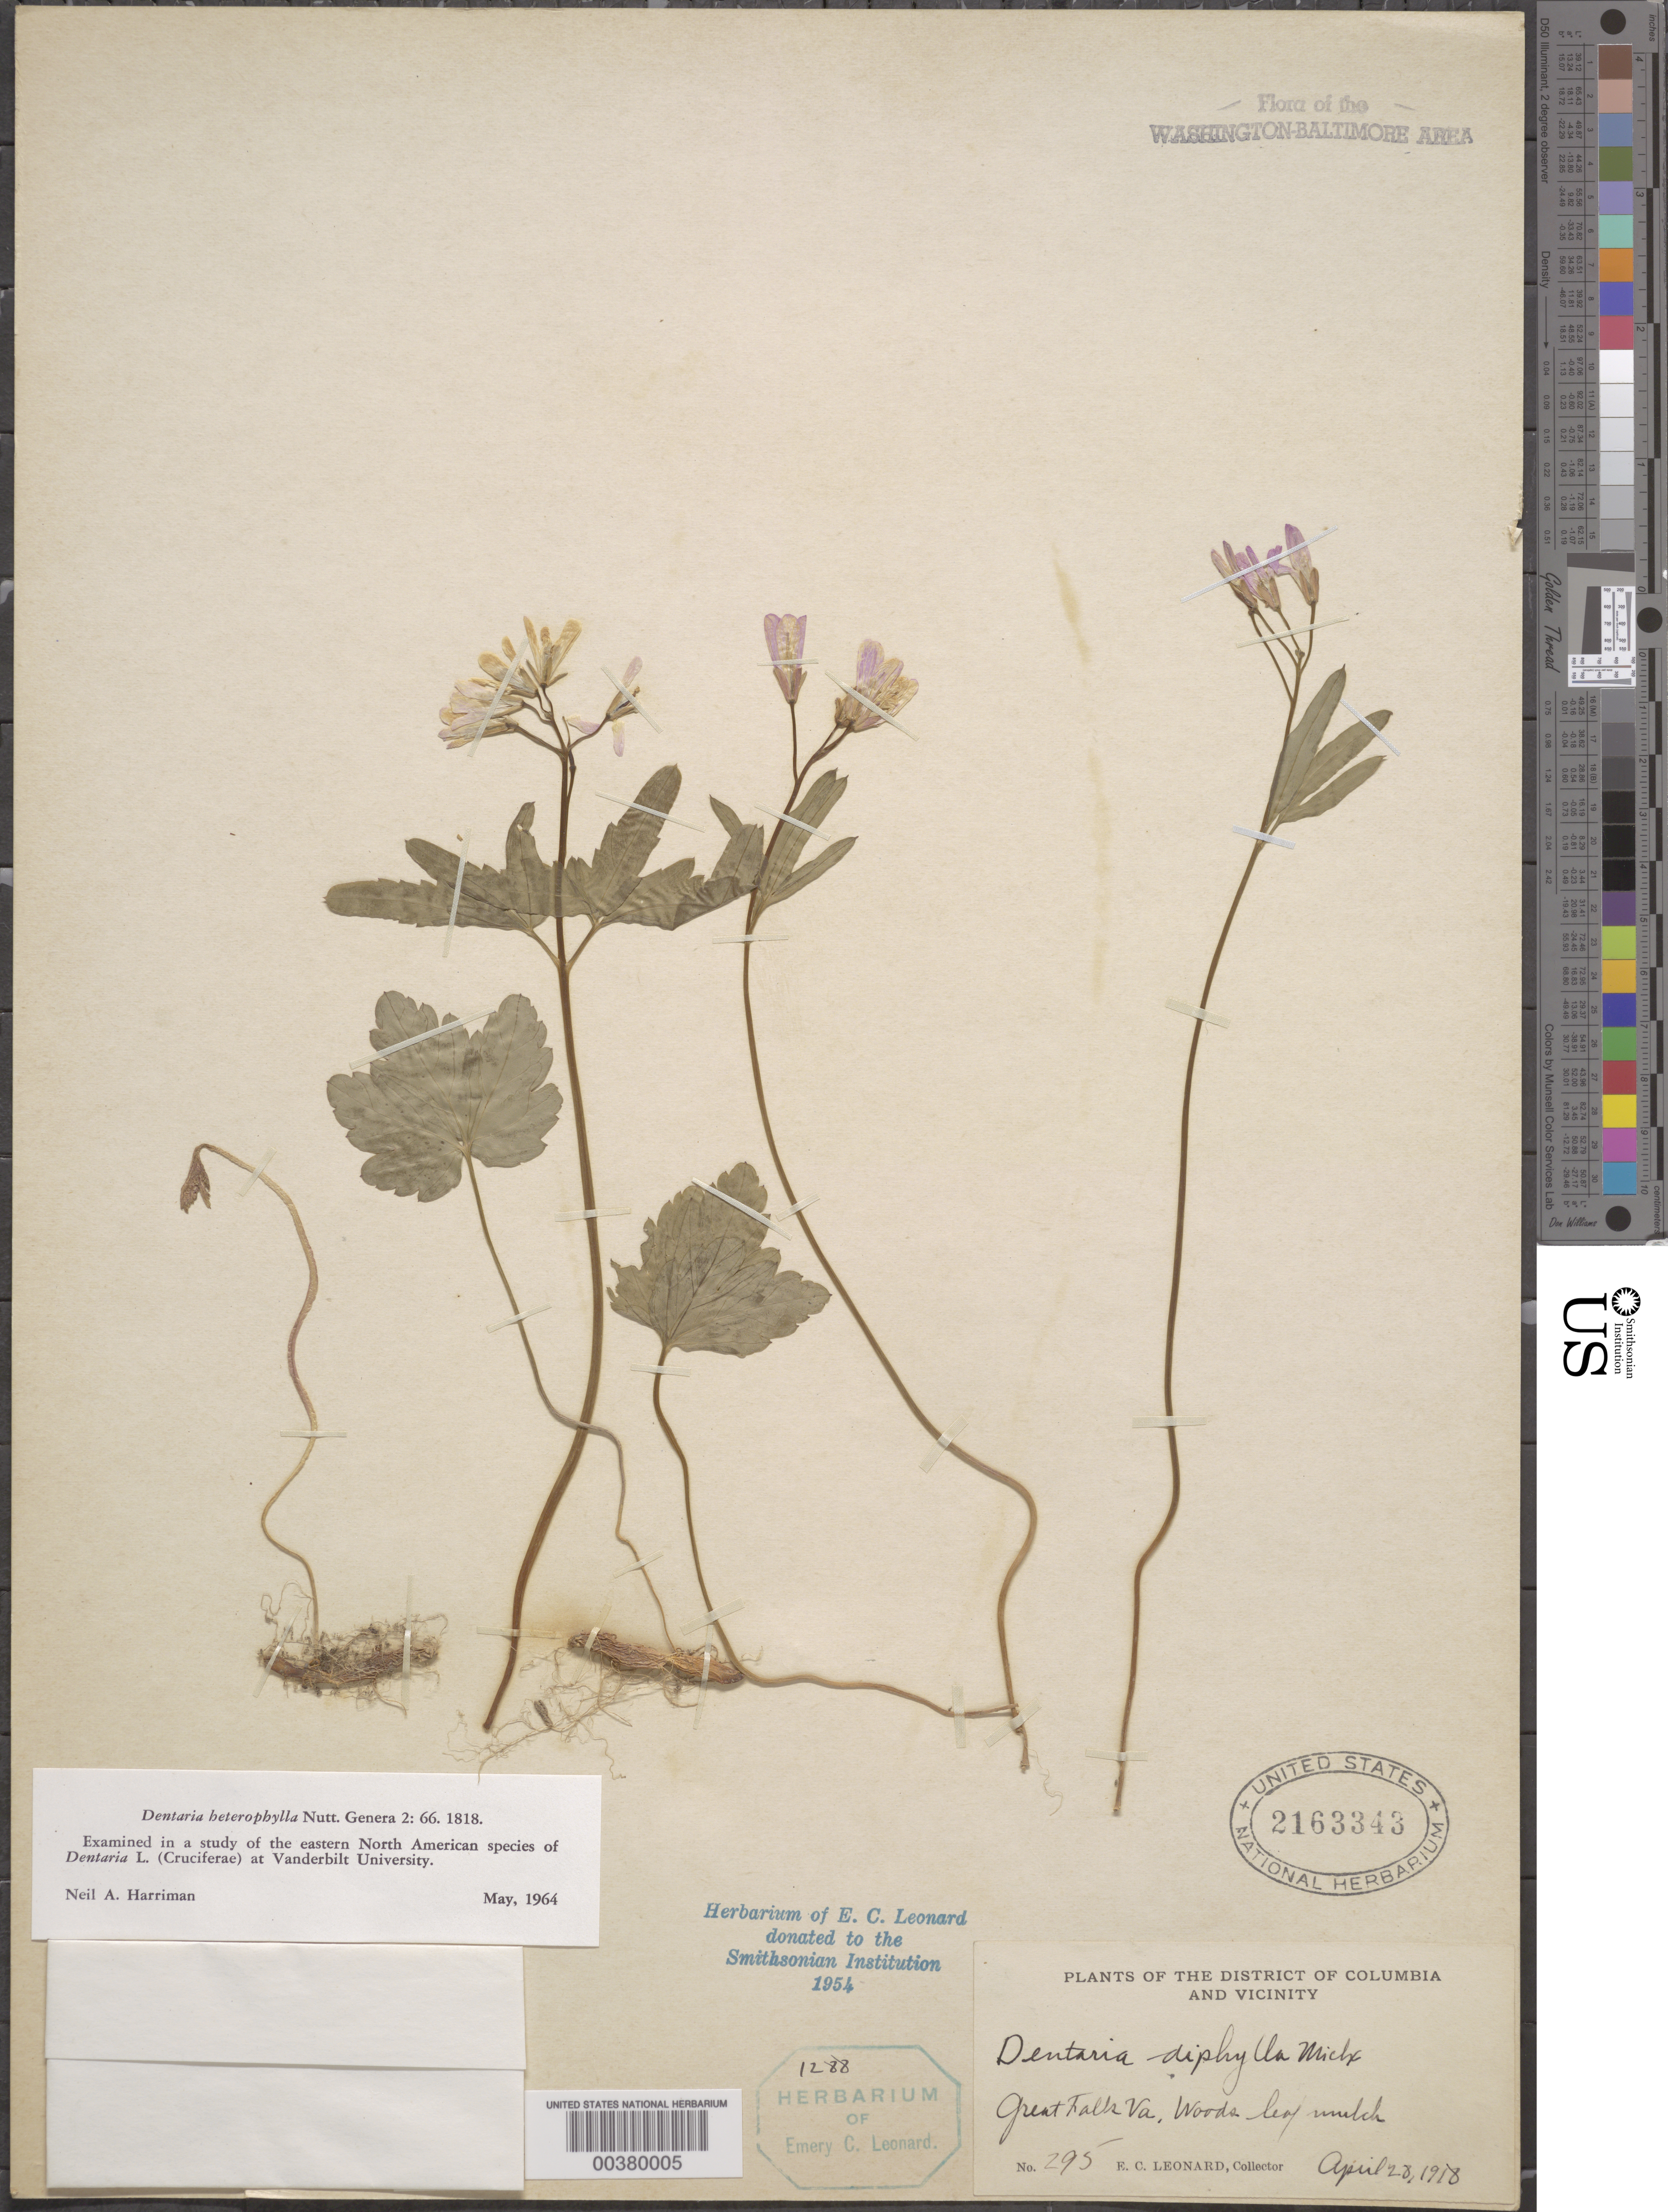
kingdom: Plantae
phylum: Tracheophyta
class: Magnoliopsida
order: Brassicales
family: Brassicaceae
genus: Cardamine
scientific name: Cardamine angustata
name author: O.E. Schulz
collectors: E. C. Leonard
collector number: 295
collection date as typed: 28 Apr 1918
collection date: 1918-04-28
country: United States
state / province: Virginia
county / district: Fairfax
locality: Great Falls C. & O. Canal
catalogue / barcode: US 2163343